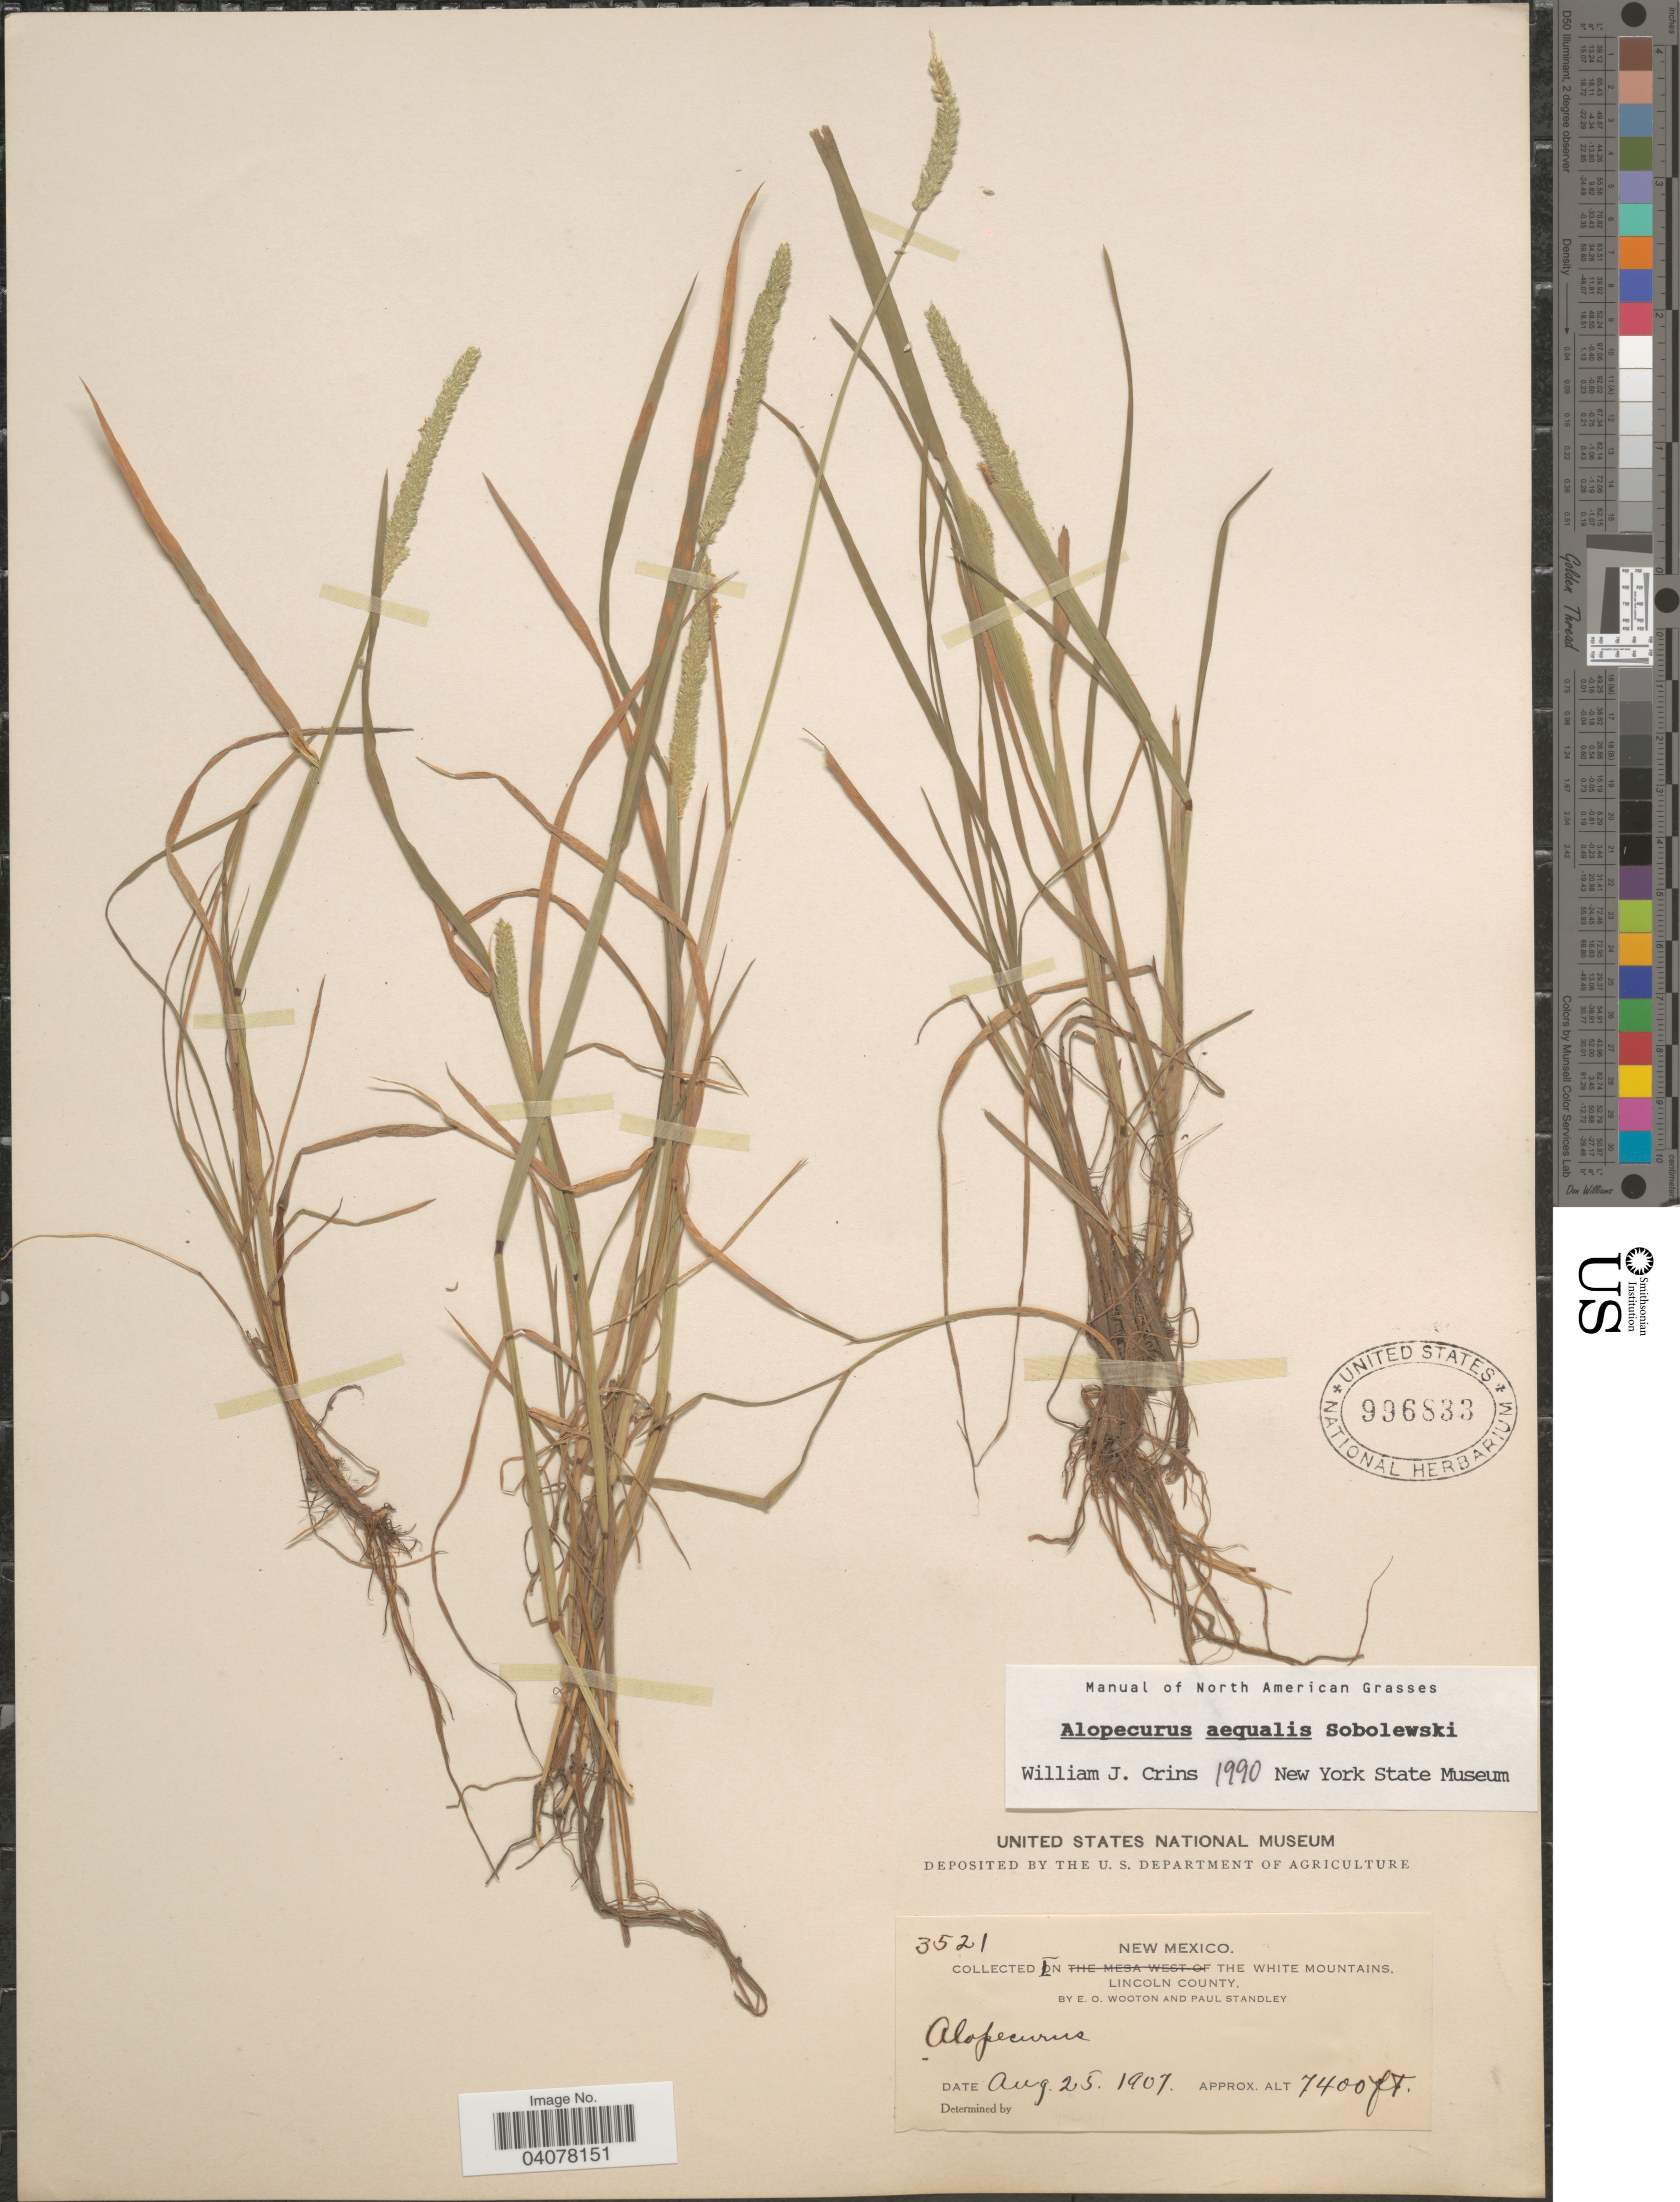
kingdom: Plantae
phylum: Tracheophyta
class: Liliopsida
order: Poales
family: Poaceae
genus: Alopecurus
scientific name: Alopecurus aequalis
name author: Sobol.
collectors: E. O. Wooton & P. C. Standley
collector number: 3521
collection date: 1907-08-25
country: United States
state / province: New Mexico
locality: In The White Mountains. Lincoln County.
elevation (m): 2256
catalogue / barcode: US 996833